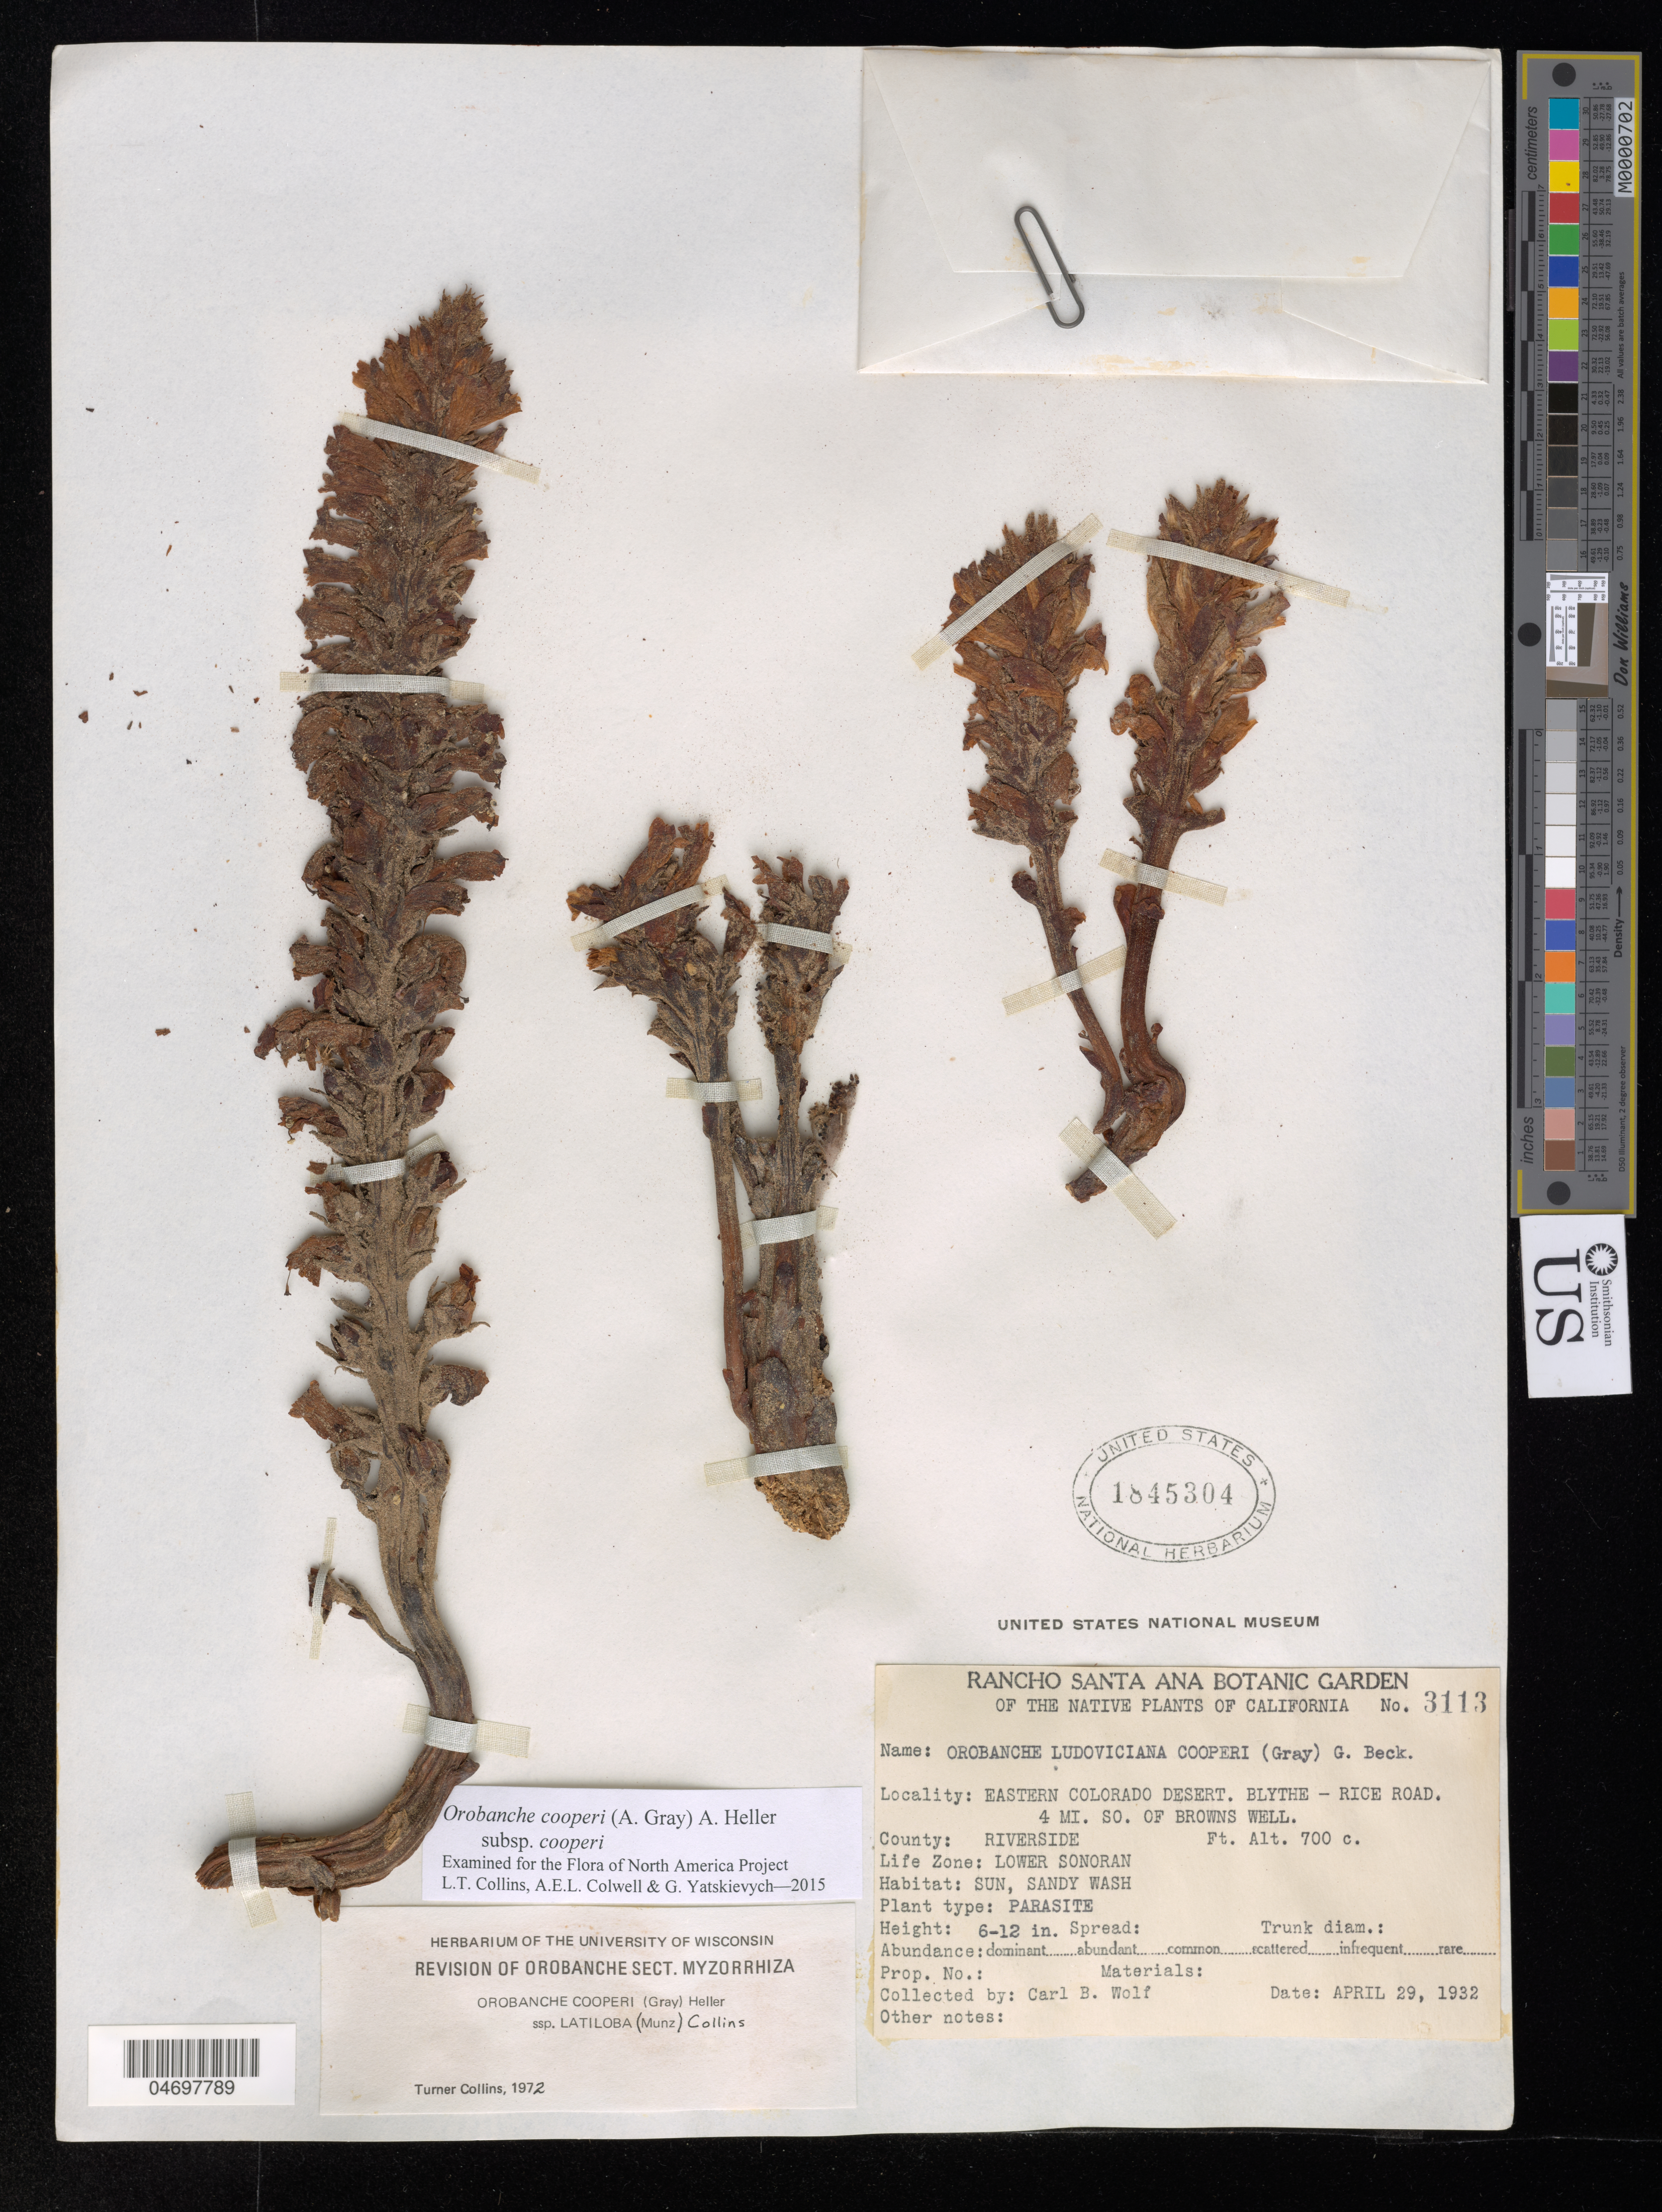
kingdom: Plantae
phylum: Tracheophyta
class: Magnoliopsida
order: Lamiales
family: Orobanchaceae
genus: Orobanche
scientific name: Orobanche cooperi subsp. cooperi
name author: (A. Gray) Heller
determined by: Collins, L. T.; Colwell, A. E.; Yatskievych, G. A.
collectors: C. B. Wolf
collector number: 3113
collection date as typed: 29 Apr 1932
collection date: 1932-04-29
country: United States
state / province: California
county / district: Riverside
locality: Eastern Colorado Desert. Blythe - Rice Road. 4 mi. S of Browns Well.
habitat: Sun, Sandy wash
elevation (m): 213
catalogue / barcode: US 1845304